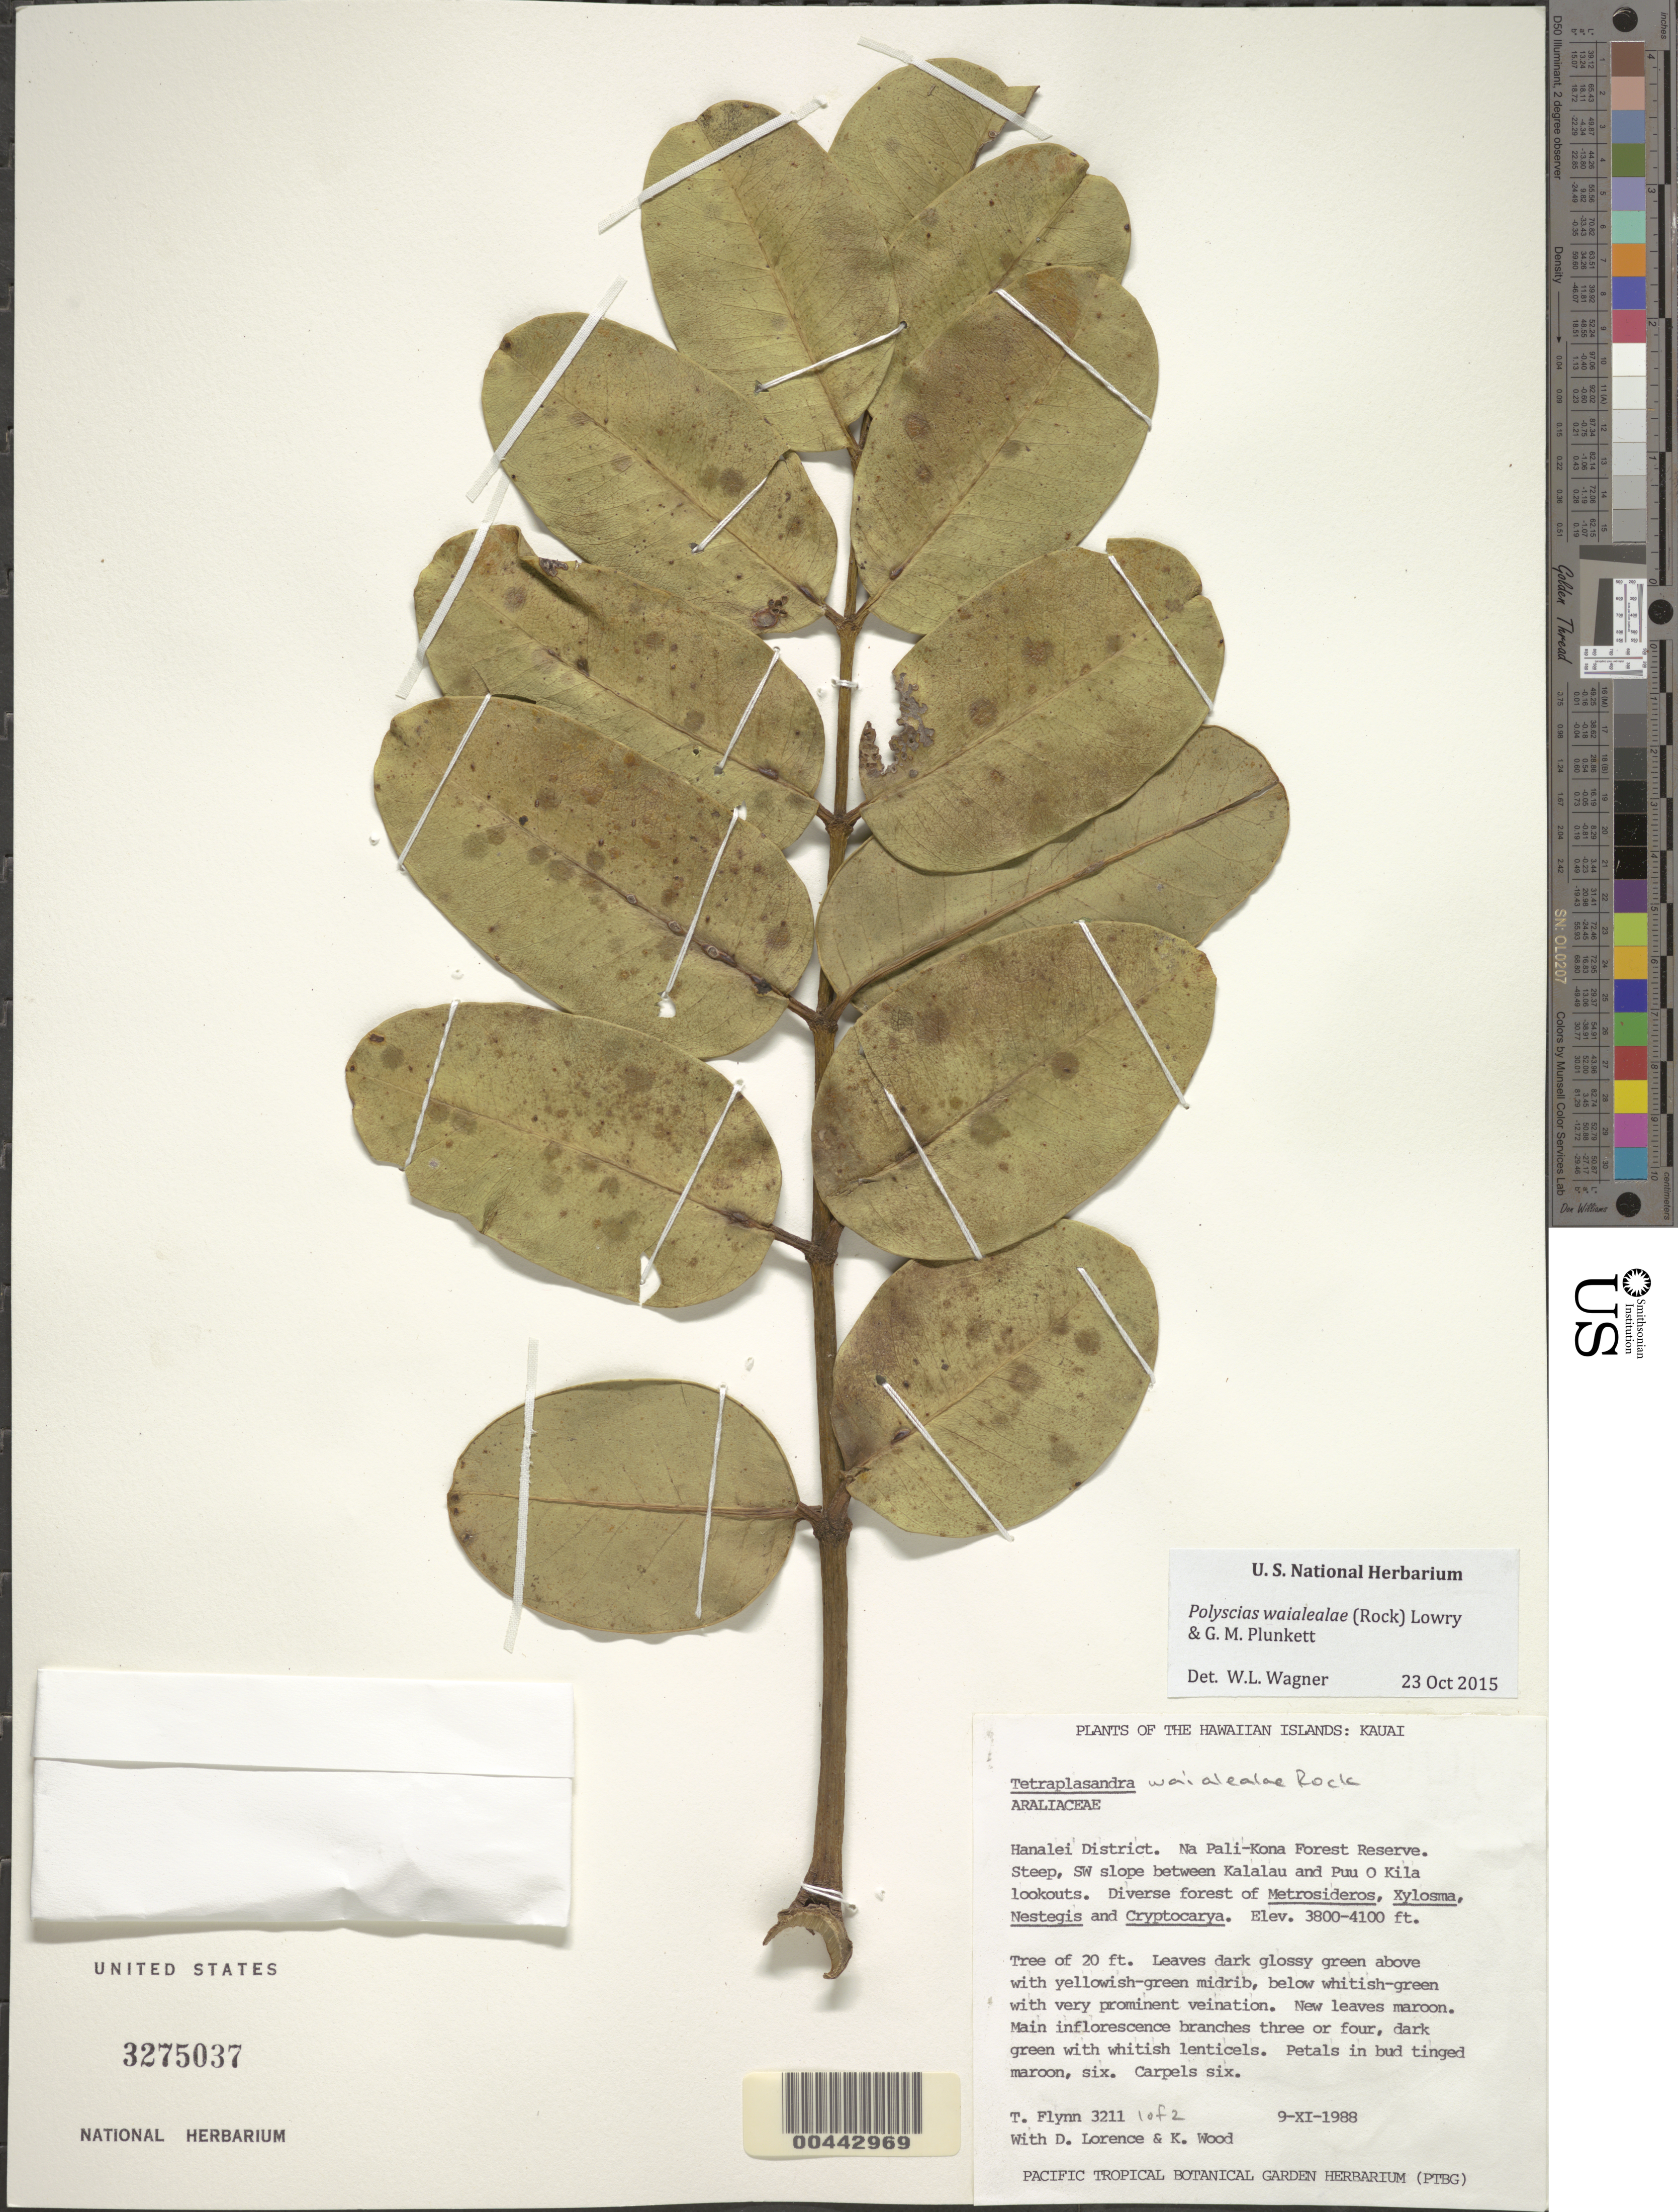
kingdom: Plantae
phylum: Tracheophyta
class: Magnoliopsida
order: Apiales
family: Araliaceae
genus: Polyscias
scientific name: Polyscias waialealae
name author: (Rock) Lowry & G. M. Plunkett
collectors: T. W. Flynn, D. Lorence & K. Wood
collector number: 3211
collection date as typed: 9 Nov 1988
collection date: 1988-11-09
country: United States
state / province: Hawaii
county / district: Kauai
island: Kaua'i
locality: Hanalei District. Na Pali-Kona Forest Reserve. Steep, SW slope between Kalalau and Puu O Kila lookouts.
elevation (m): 1158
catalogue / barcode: US 3275037